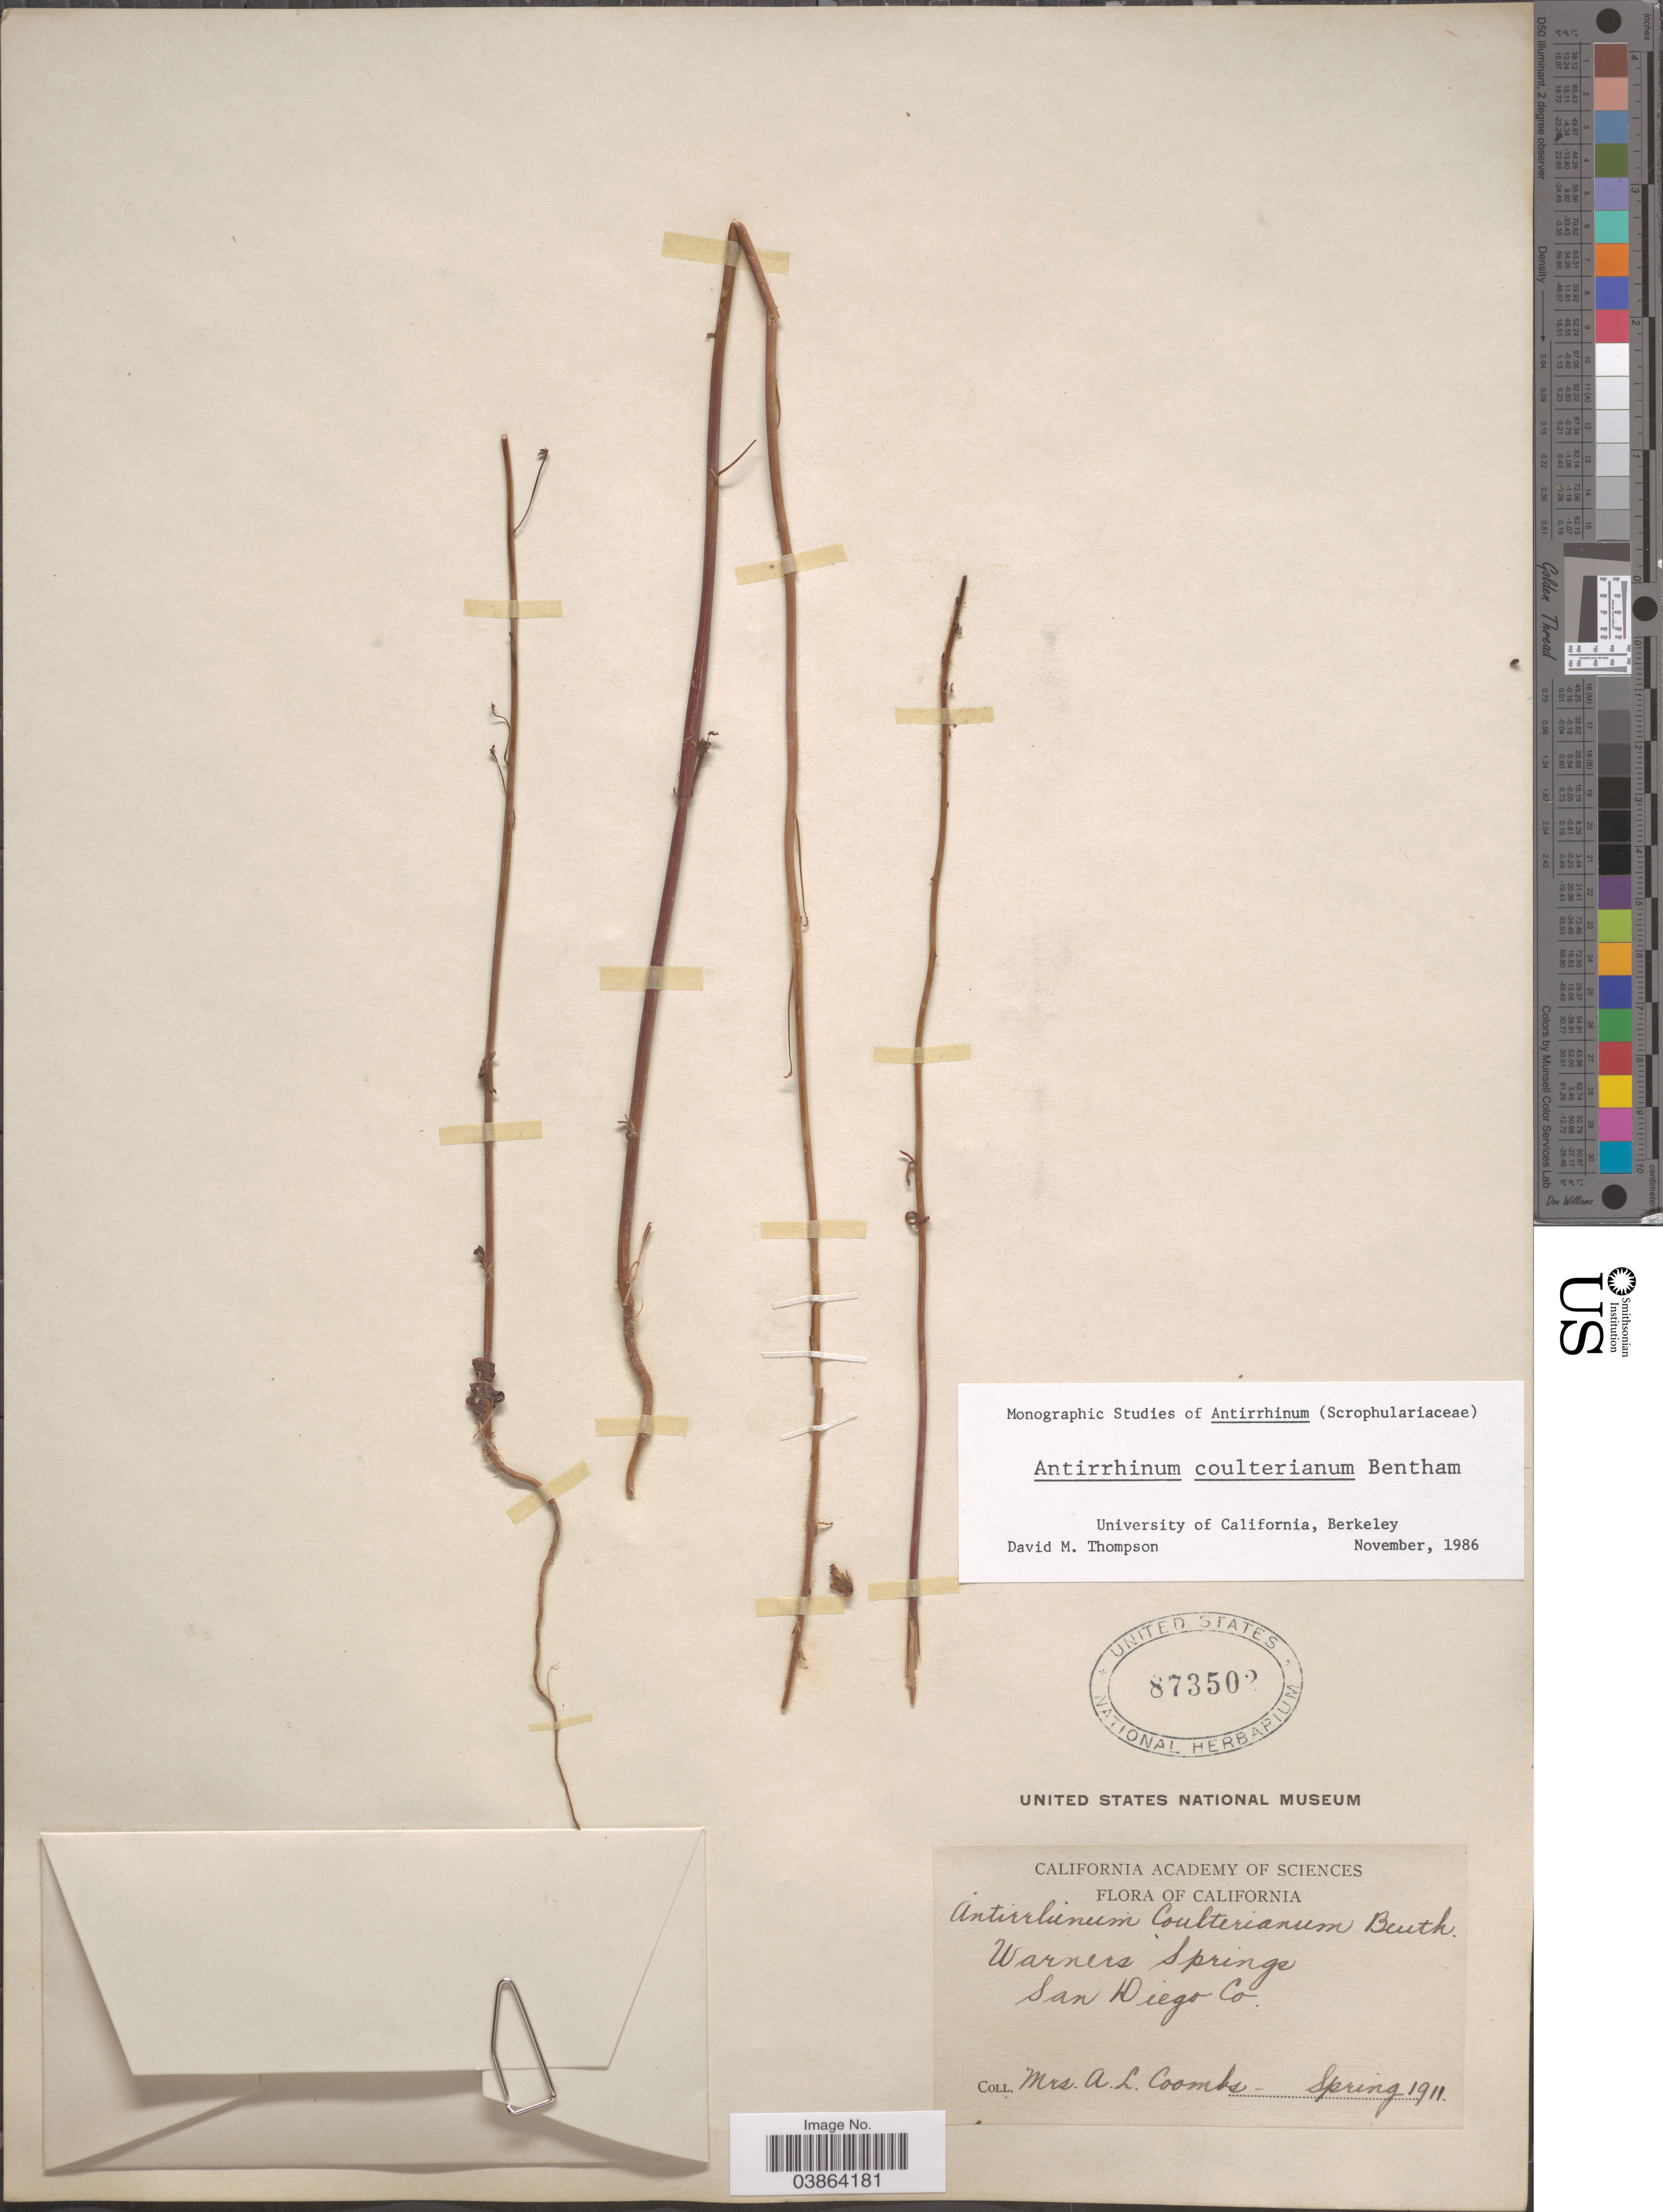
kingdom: Plantae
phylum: Tracheophyta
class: Magnoliopsida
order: Lamiales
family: Plantaginaceae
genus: Sairocarpus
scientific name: Sairocarpus coulterianus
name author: (Benth.) D.A. Sutton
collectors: A. Coombs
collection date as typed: Spring 1911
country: United States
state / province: California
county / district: San Diego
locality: Warners Springs, San Diego Co.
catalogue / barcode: US 873502